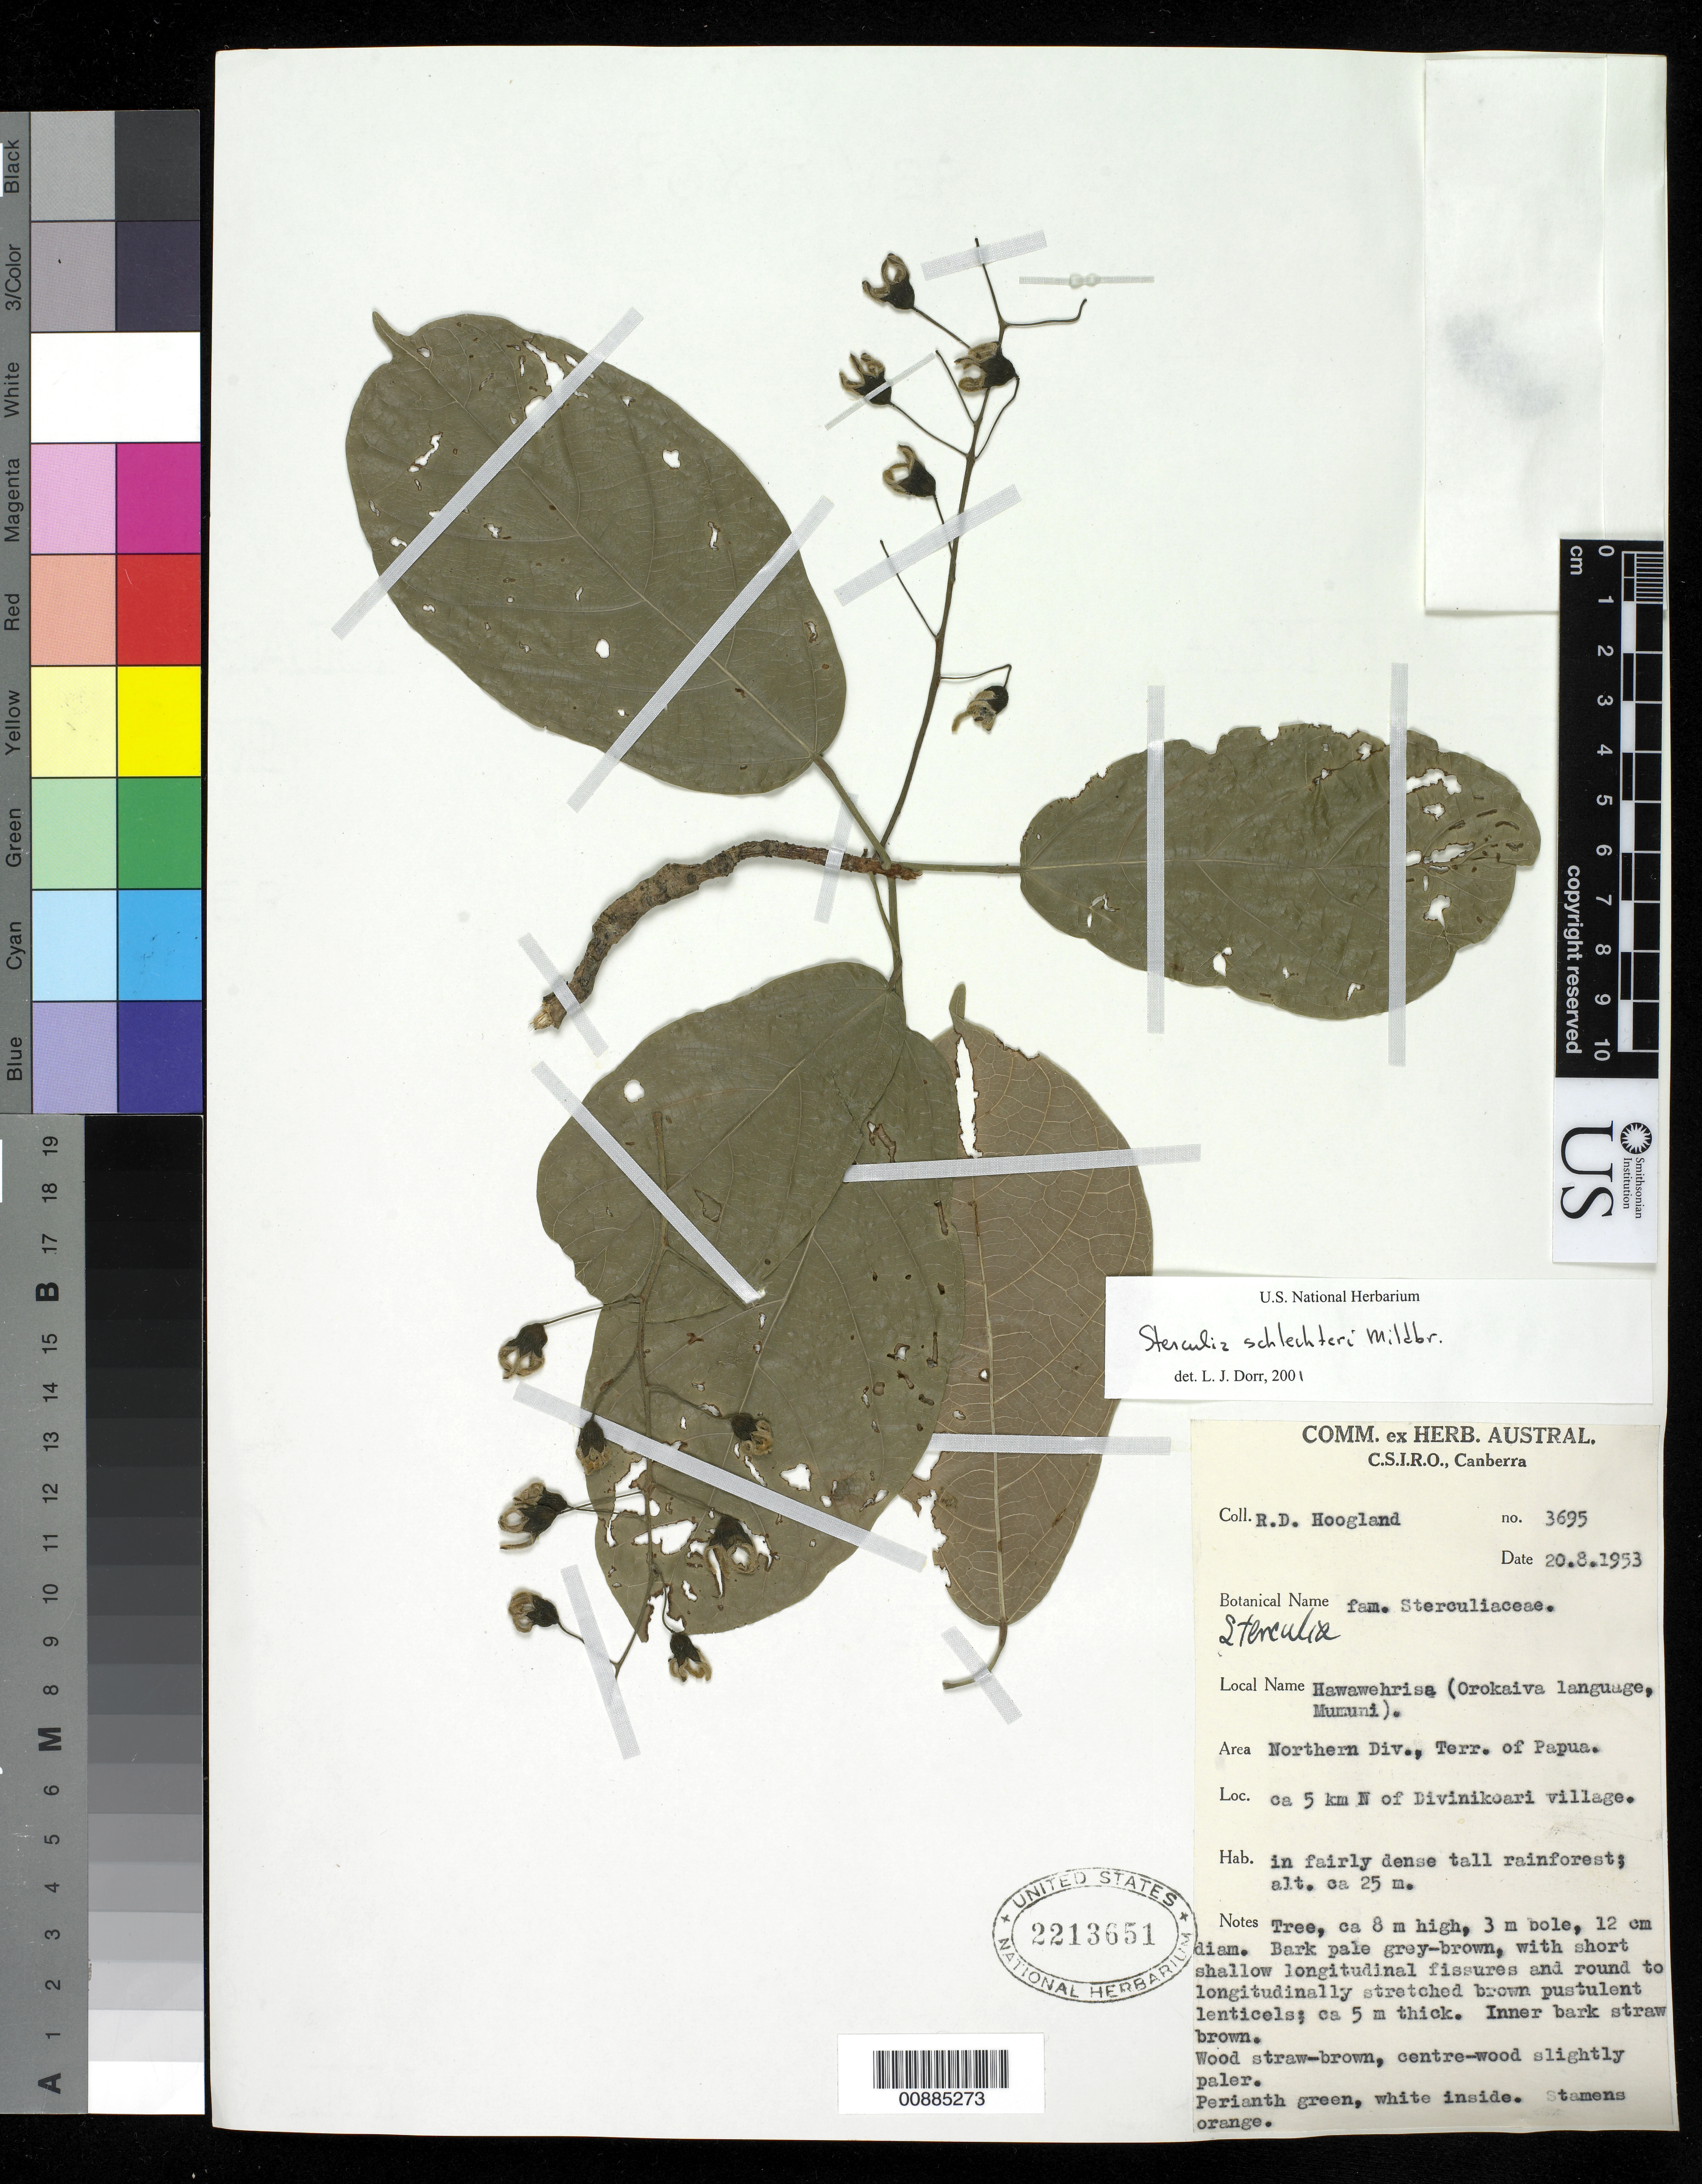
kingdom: Plantae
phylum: Tracheophyta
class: Magnoliopsida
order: Malvales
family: Malvaceae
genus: Sterculia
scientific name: Sterculia schlechteri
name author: Mildbr.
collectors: R. D. Hoogland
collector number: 3695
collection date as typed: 20 Aug 1953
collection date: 1953-08-20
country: Papua New Guinea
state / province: Northern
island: New Guinea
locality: N of Divinikoari village.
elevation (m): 25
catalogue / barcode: US 2213651